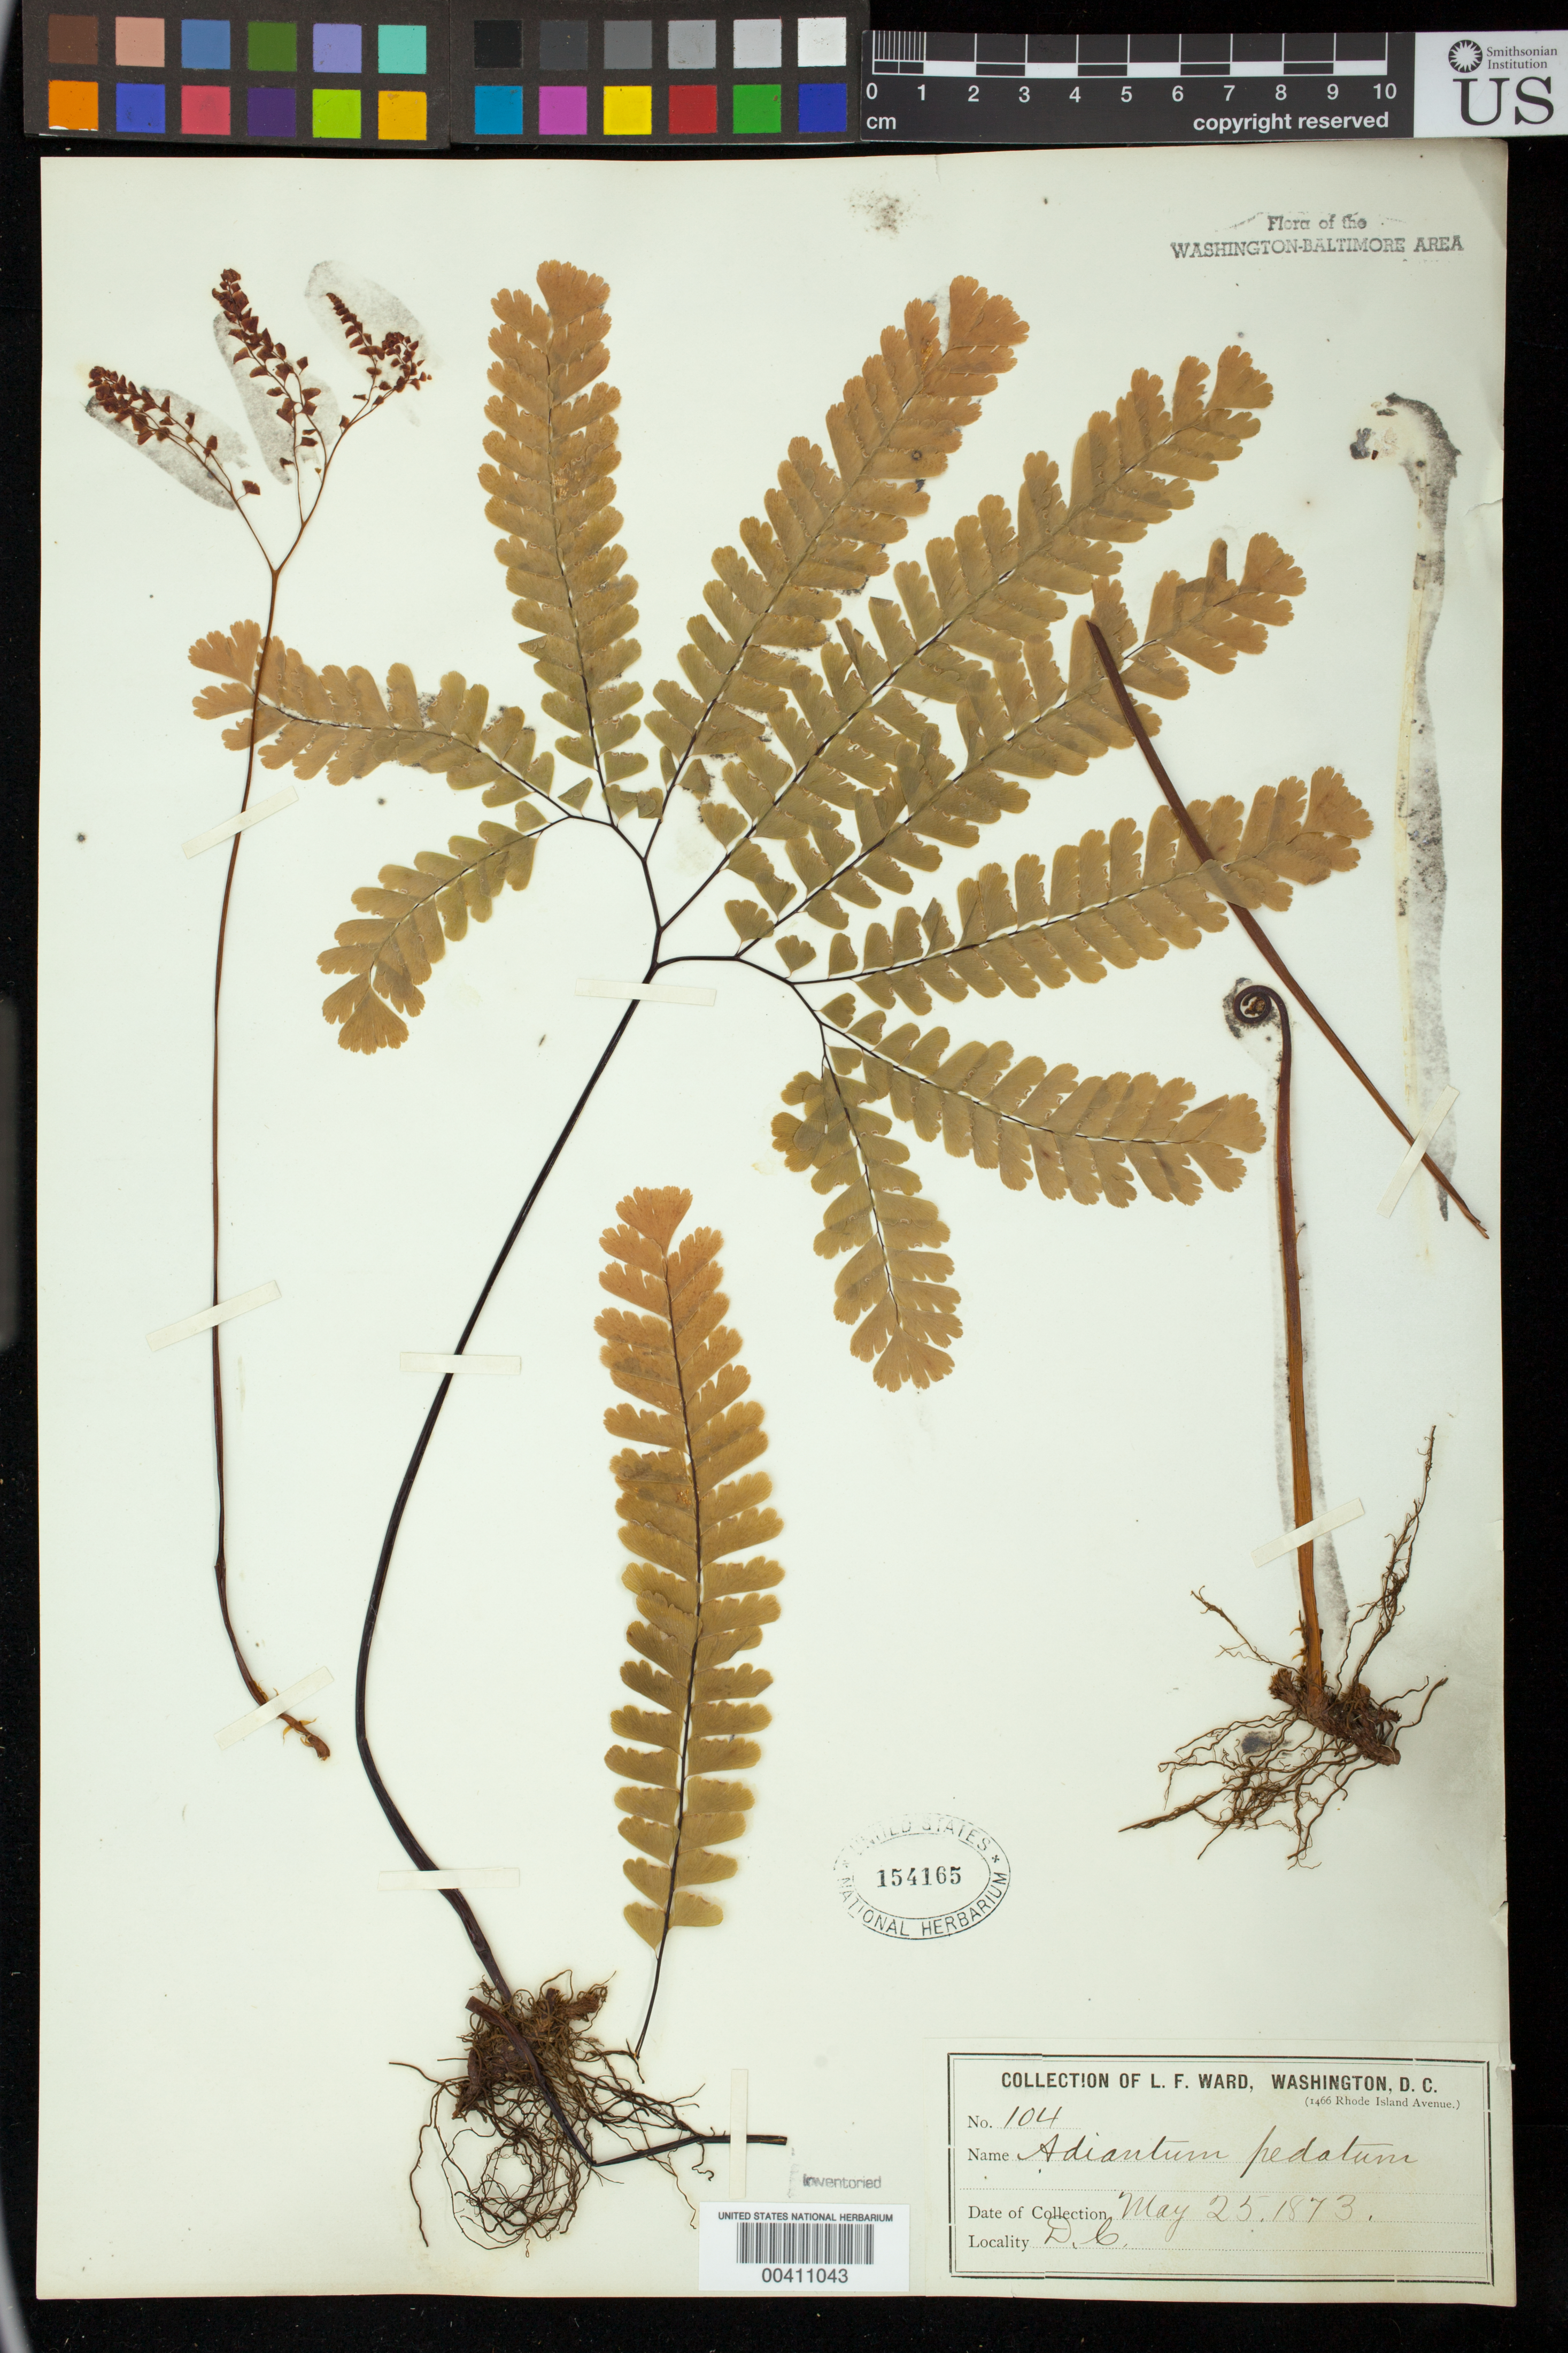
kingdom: Plantae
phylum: Tracheophyta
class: Polypodiopsida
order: Polypodiales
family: Pteridaceae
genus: Adiantum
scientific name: Adiantum pedatum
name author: L.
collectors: L. F. Ward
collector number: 104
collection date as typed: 25 May 1873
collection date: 1873-05-25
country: United States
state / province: District of Columbia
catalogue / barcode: US 154165